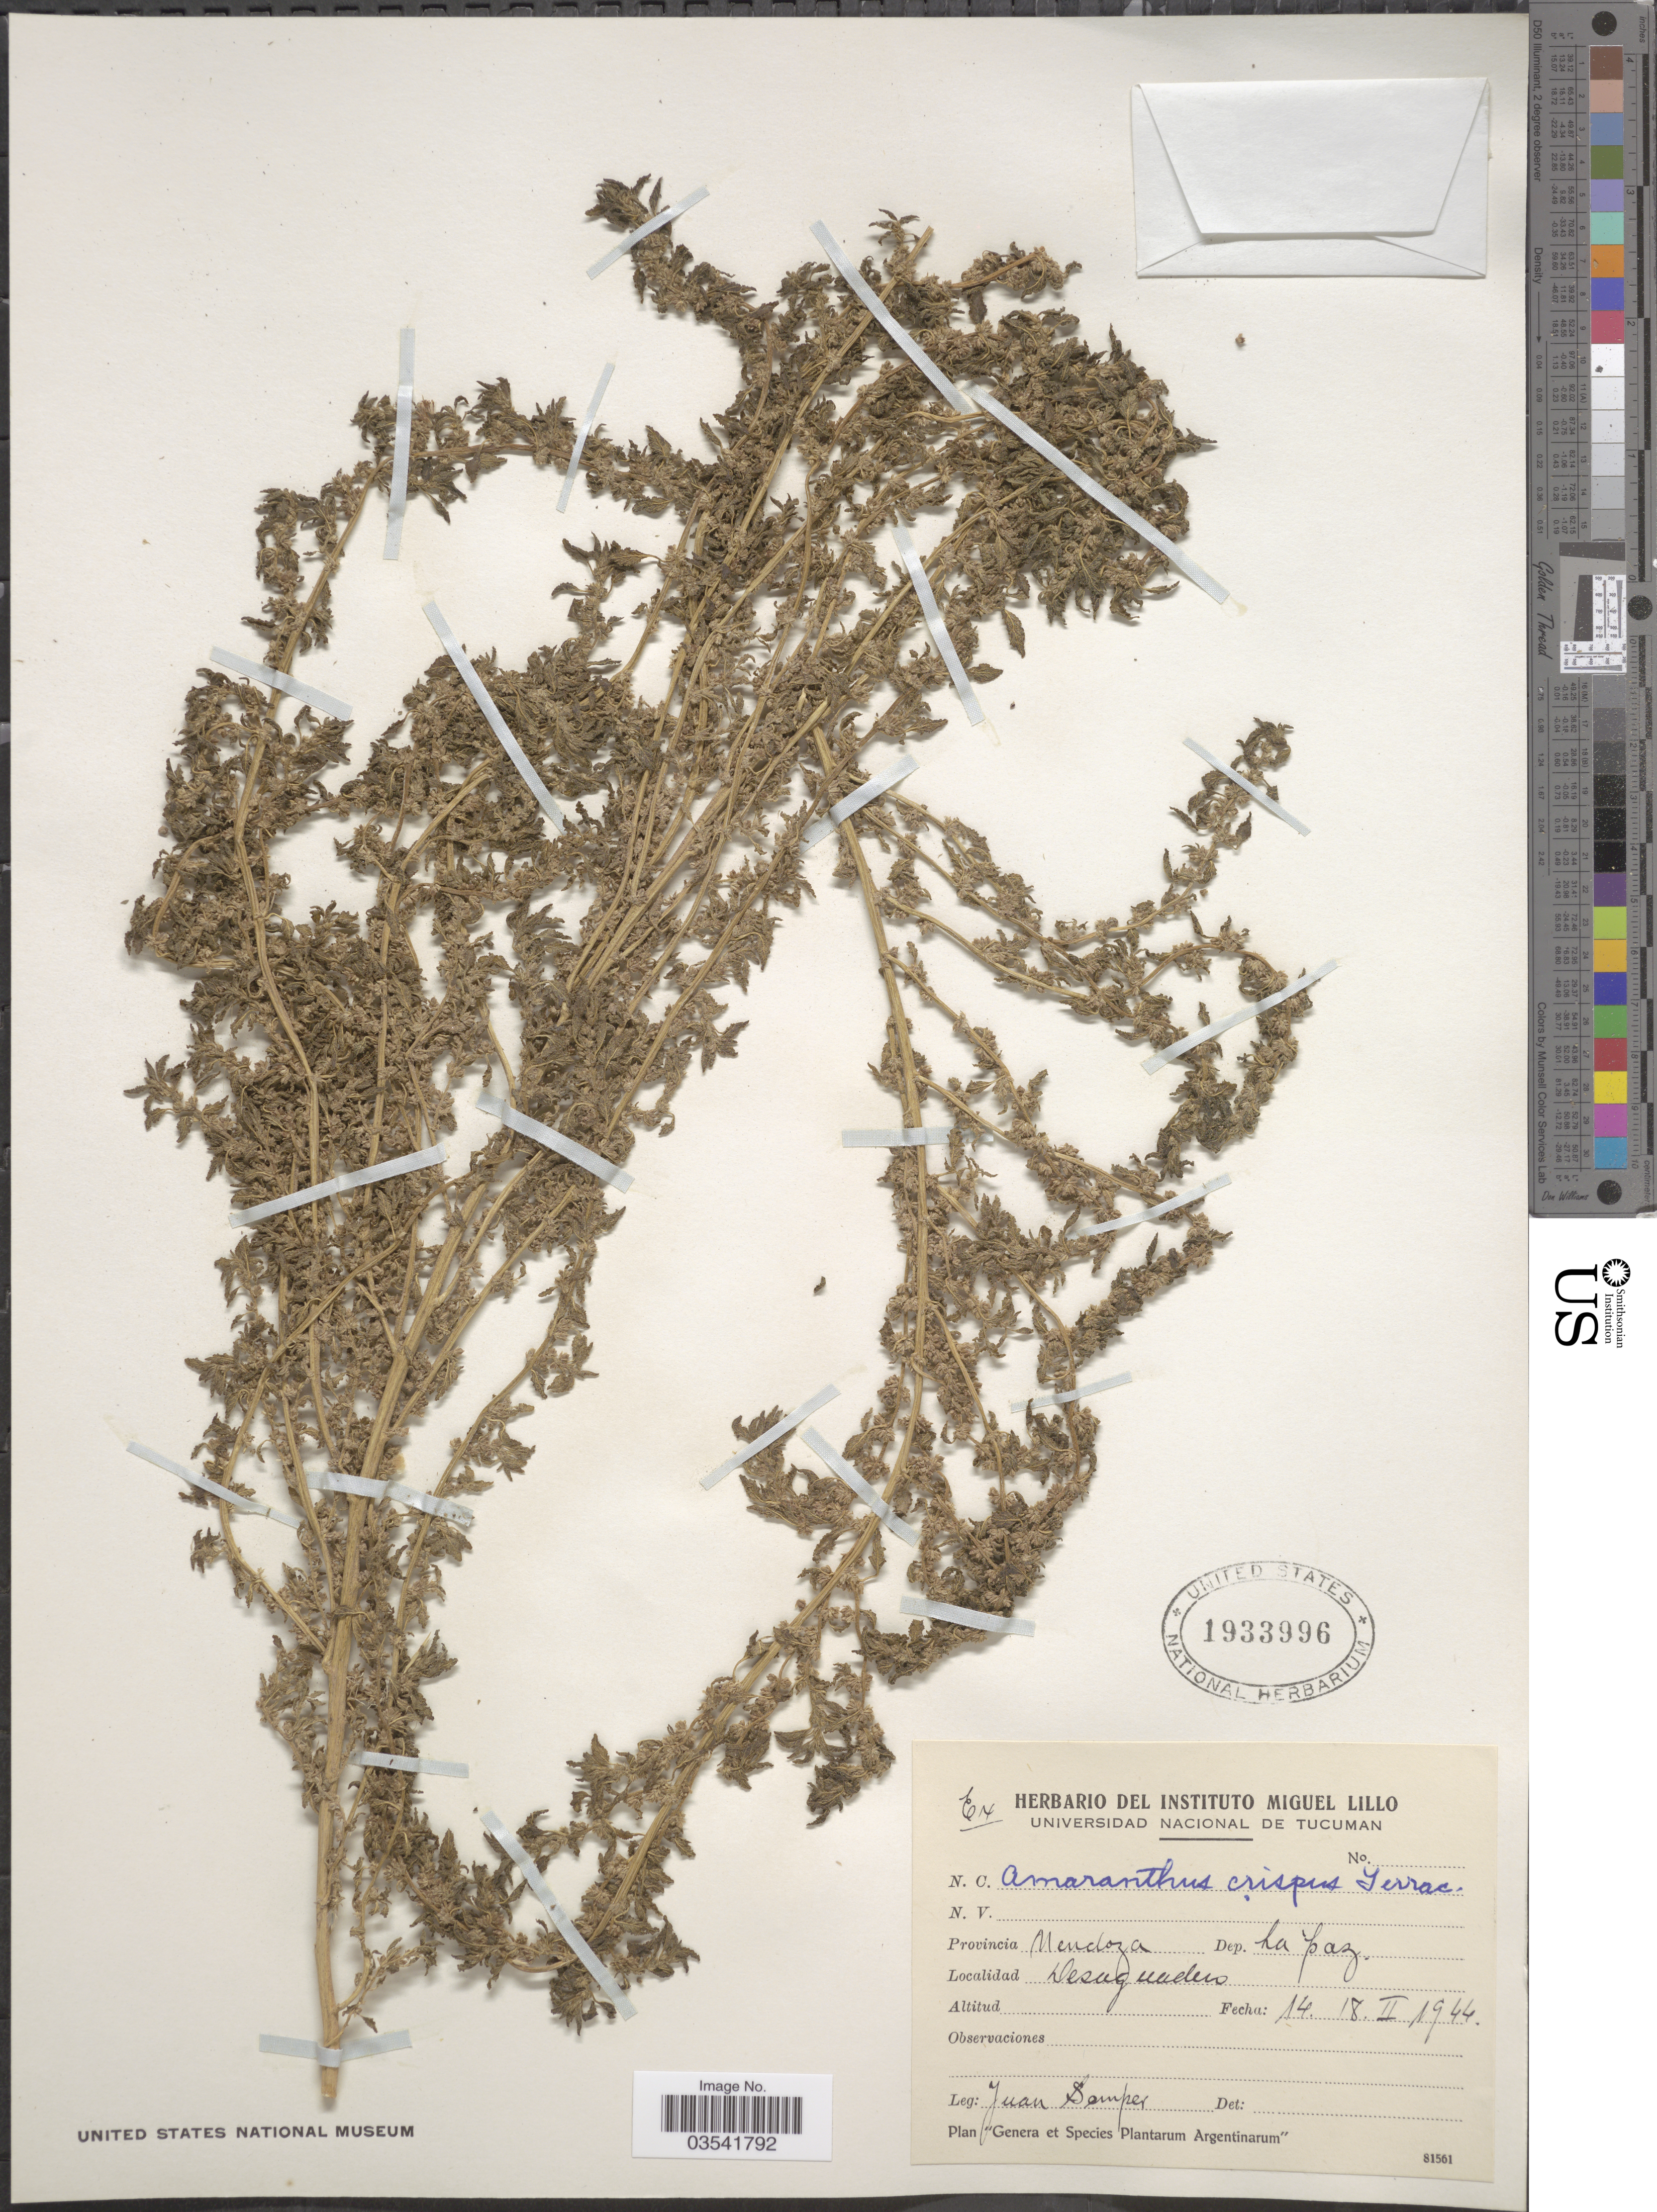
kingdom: Plantae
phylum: Tracheophyta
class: Magnoliopsida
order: Caryophyllales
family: Amaranthaceae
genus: Amaranthus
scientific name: Amaranthus crispus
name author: (Lesp. & Thévenau) A. Braun ex J.M. Coult. & S. Watson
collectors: J. Semper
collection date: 1944-02-14/1944-02-18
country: Argentina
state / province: Mendoza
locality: Dep. La Paz. Desaguadero.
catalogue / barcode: US 1933996